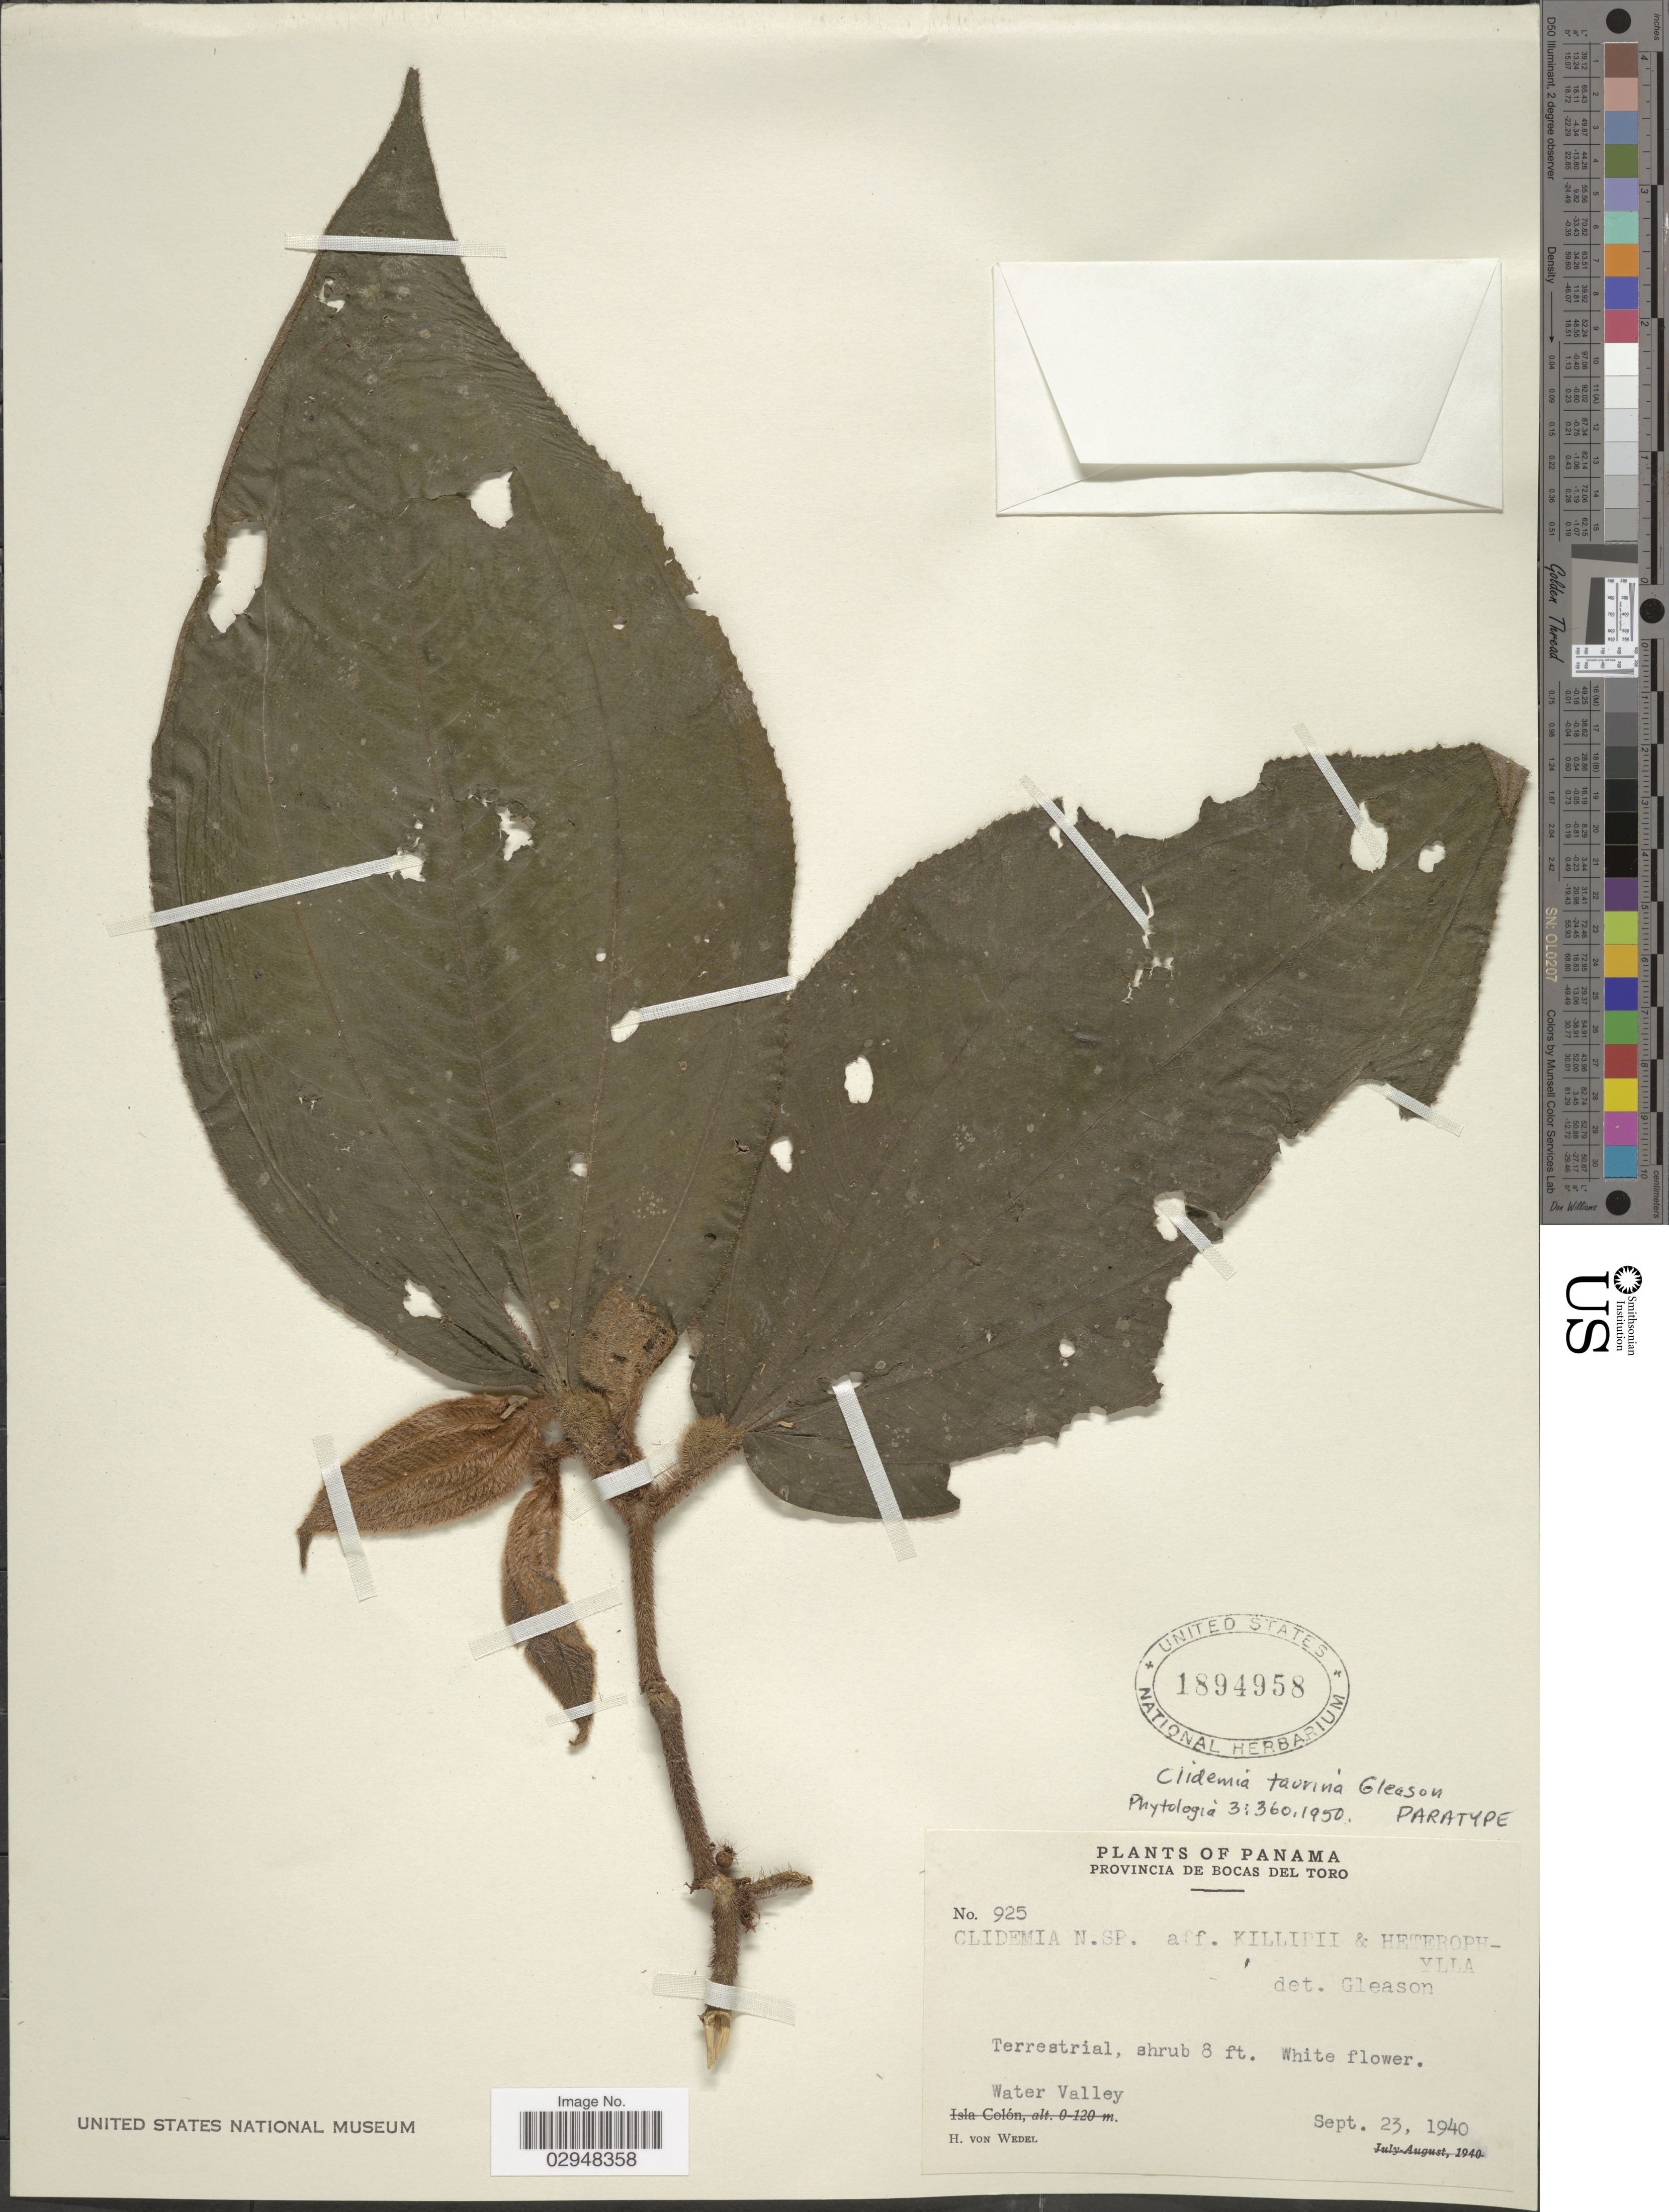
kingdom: Plantae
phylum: Tracheophyta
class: Magnoliopsida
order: Myrtales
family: Melastomataceae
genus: Clidemia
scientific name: Clidemia taurina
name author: Gleason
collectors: H. von Wedel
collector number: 925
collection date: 1940-09-23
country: Panama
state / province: Bocas del Toro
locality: Terrestrial, Water Valley.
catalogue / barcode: US 1894958